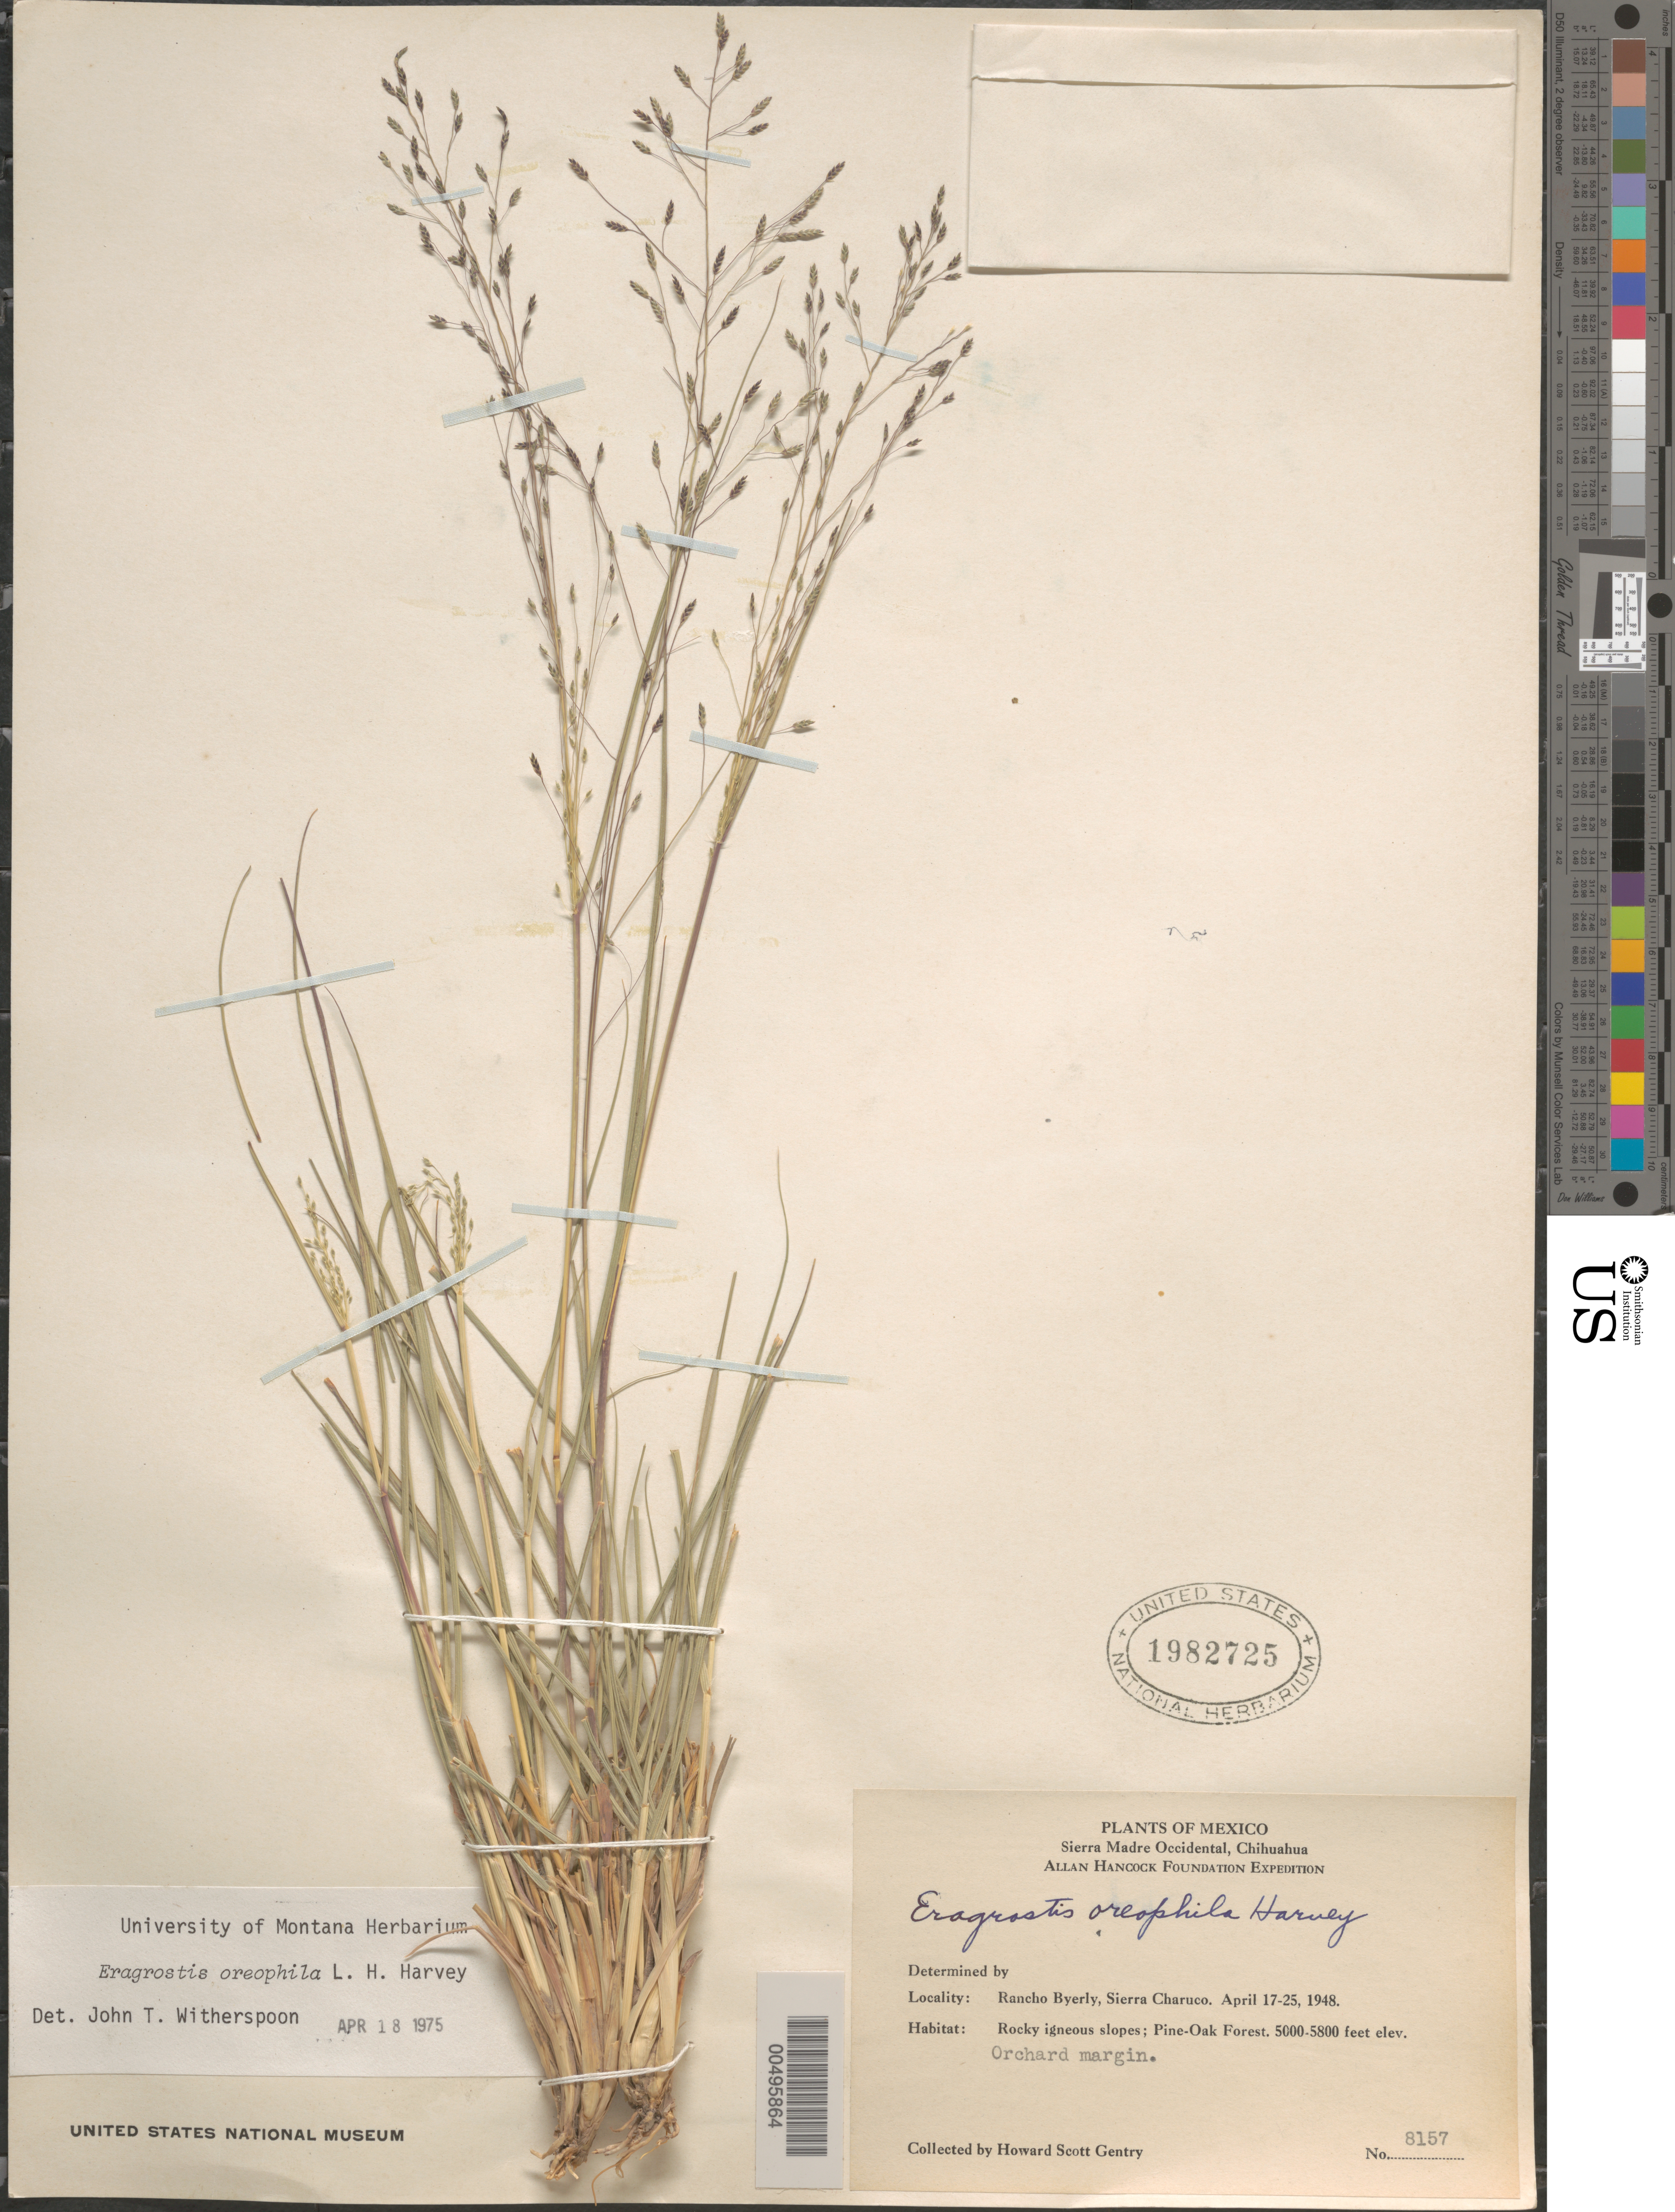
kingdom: Plantae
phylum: Tracheophyta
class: Liliopsida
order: Poales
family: Poaceae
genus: Eragrostis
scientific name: Eragrostis intermedia var. oreophila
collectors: H. S. Gentry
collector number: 8157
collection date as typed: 17 Apr 1948 to 25 Apr 1948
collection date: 1948-04-17/1948-04-25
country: Mexico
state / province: Chihuahua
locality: Sierra Madre Occidental, Rancho Byerly, Sierra Charuco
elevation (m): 1524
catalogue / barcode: US 1982725